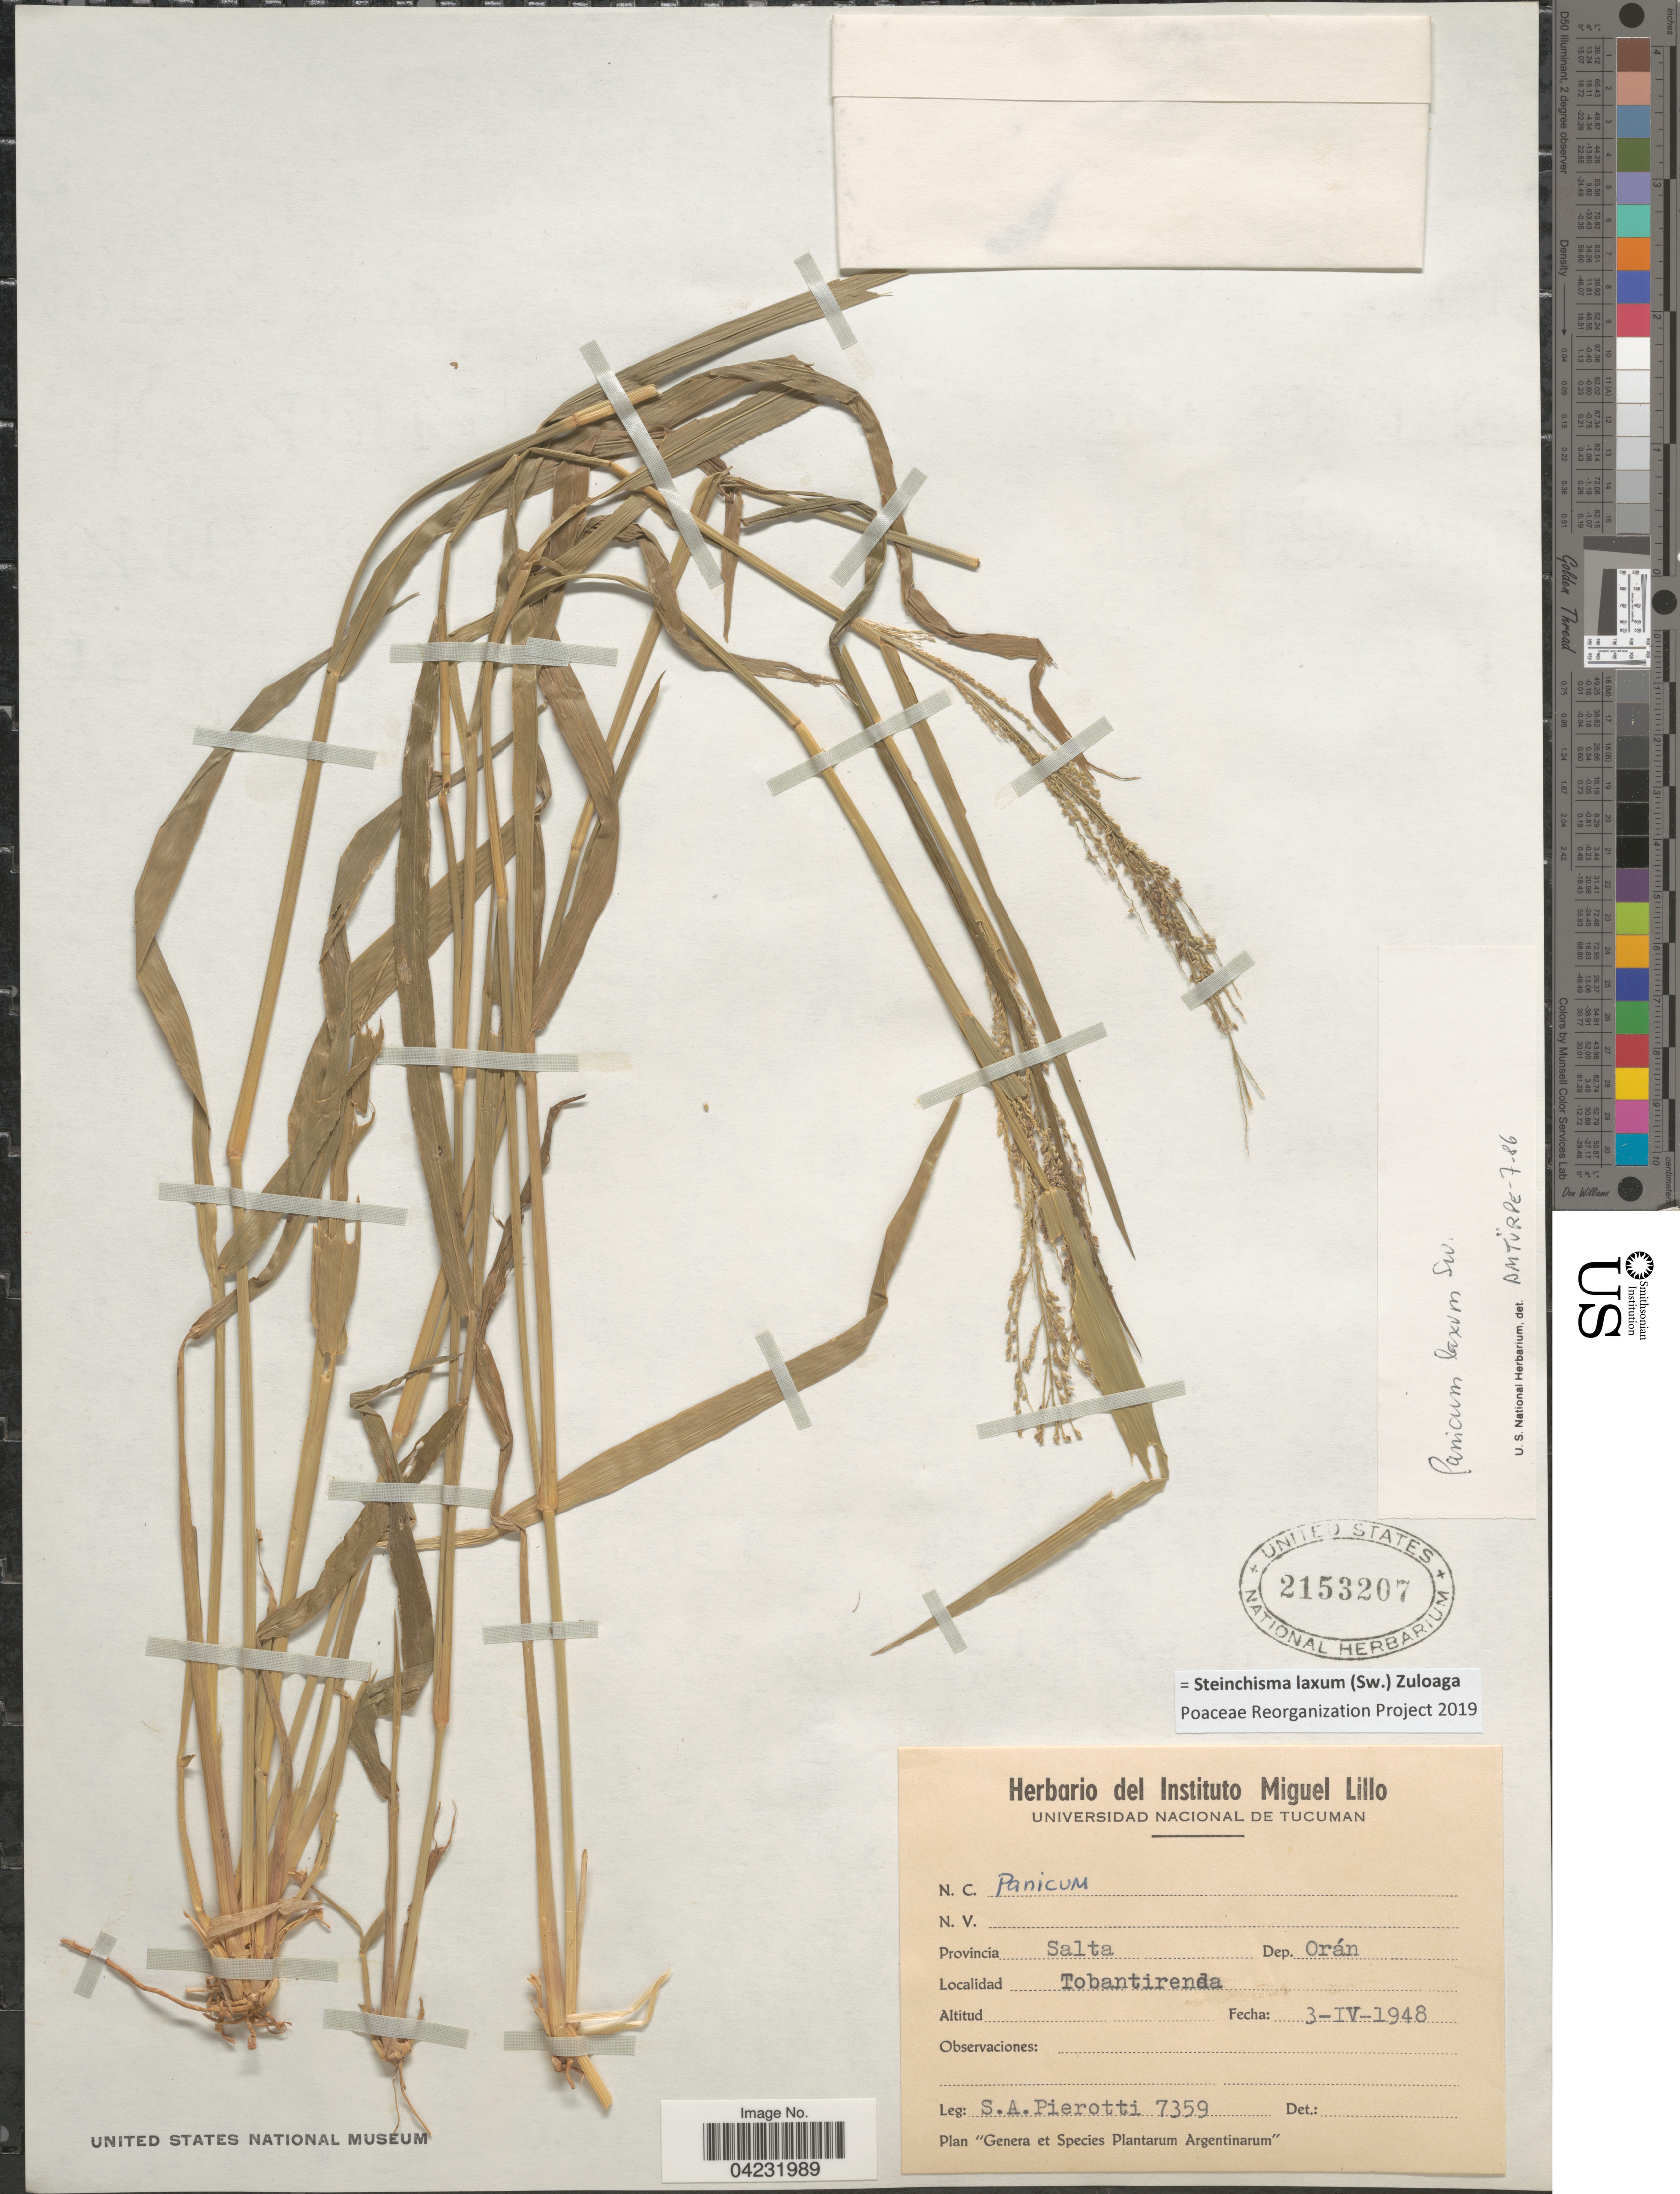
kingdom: Plantae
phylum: Tracheophyta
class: Liliopsida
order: Poales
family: Poaceae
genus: Steinchisma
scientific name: Steinchisma laxum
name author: (Sw.) Zuloaga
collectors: S. A. Pierotti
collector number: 7359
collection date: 1948-04-03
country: Argentina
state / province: Salta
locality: Dep. Orán. Tobantirenda.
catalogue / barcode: US 2153207